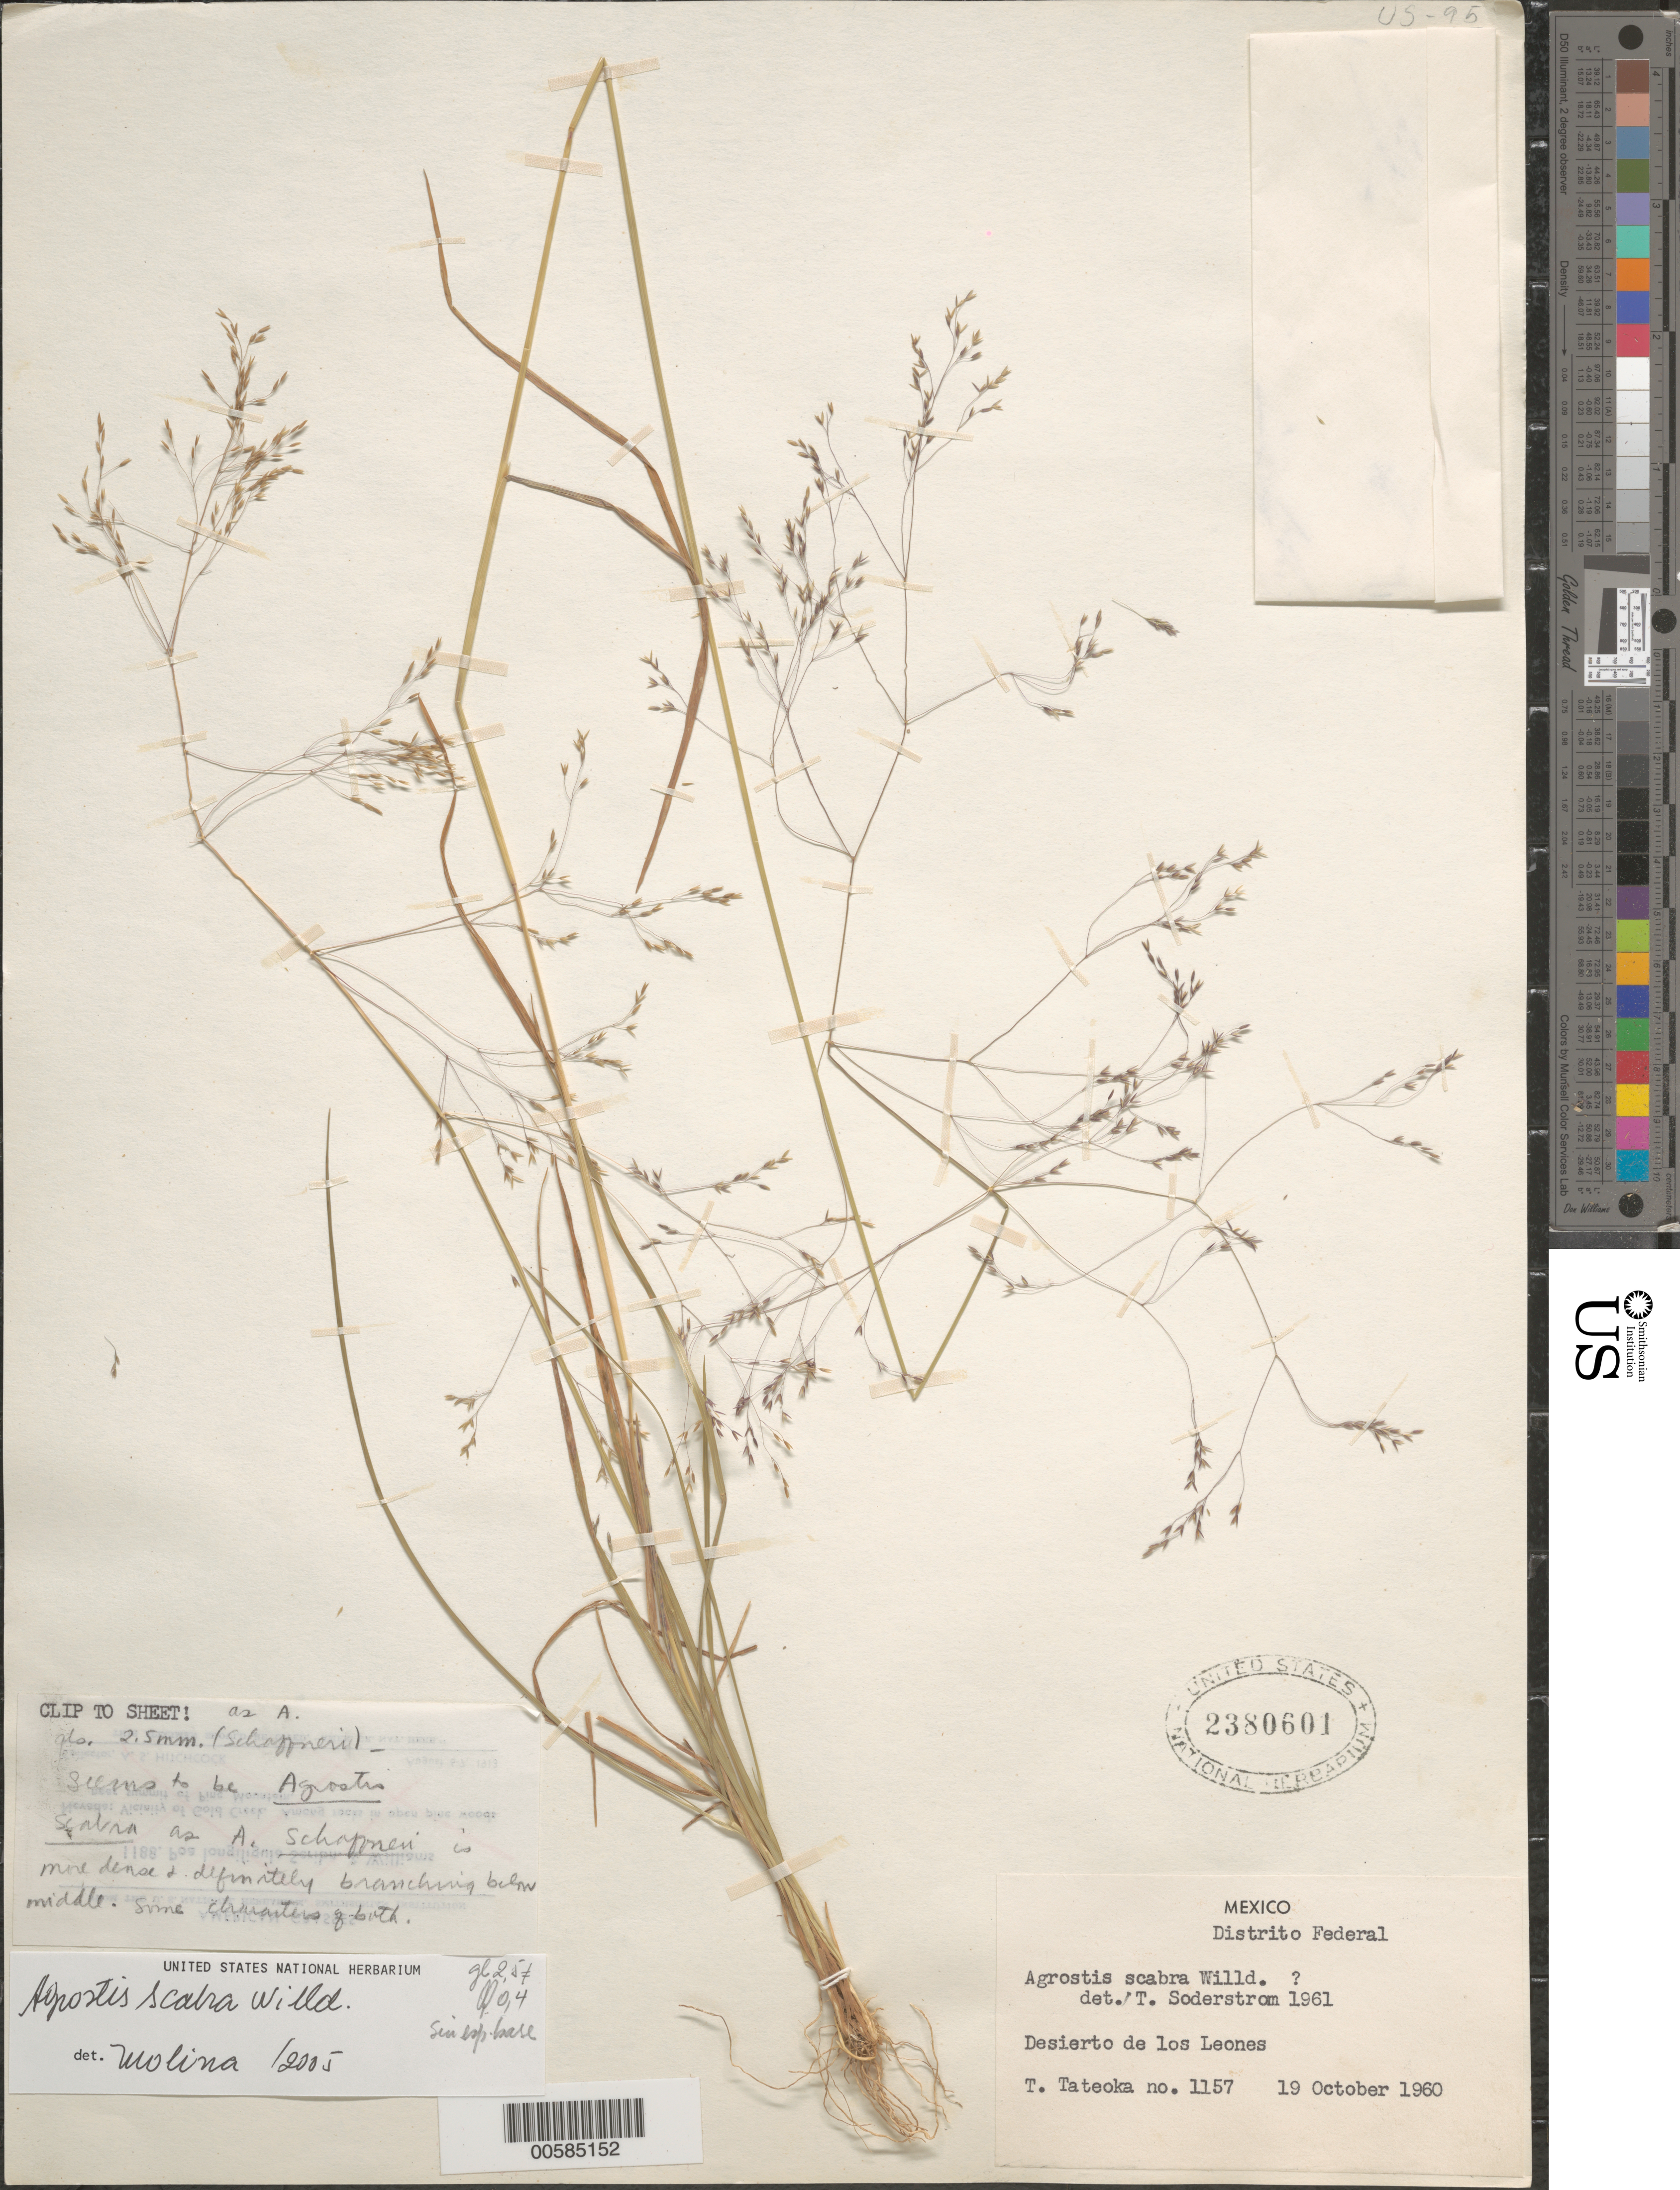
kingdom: Plantae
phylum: Tracheophyta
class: Liliopsida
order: Poales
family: Poaceae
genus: Agrostis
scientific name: Agrostis scabra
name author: Willd.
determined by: Soderstrom, T. R.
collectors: T. Tateoka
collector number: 1157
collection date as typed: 19 Oct 1960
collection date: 1960-10-19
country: Mexico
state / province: Distrito Federal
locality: Desierto de Los Leones.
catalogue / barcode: US 2380601